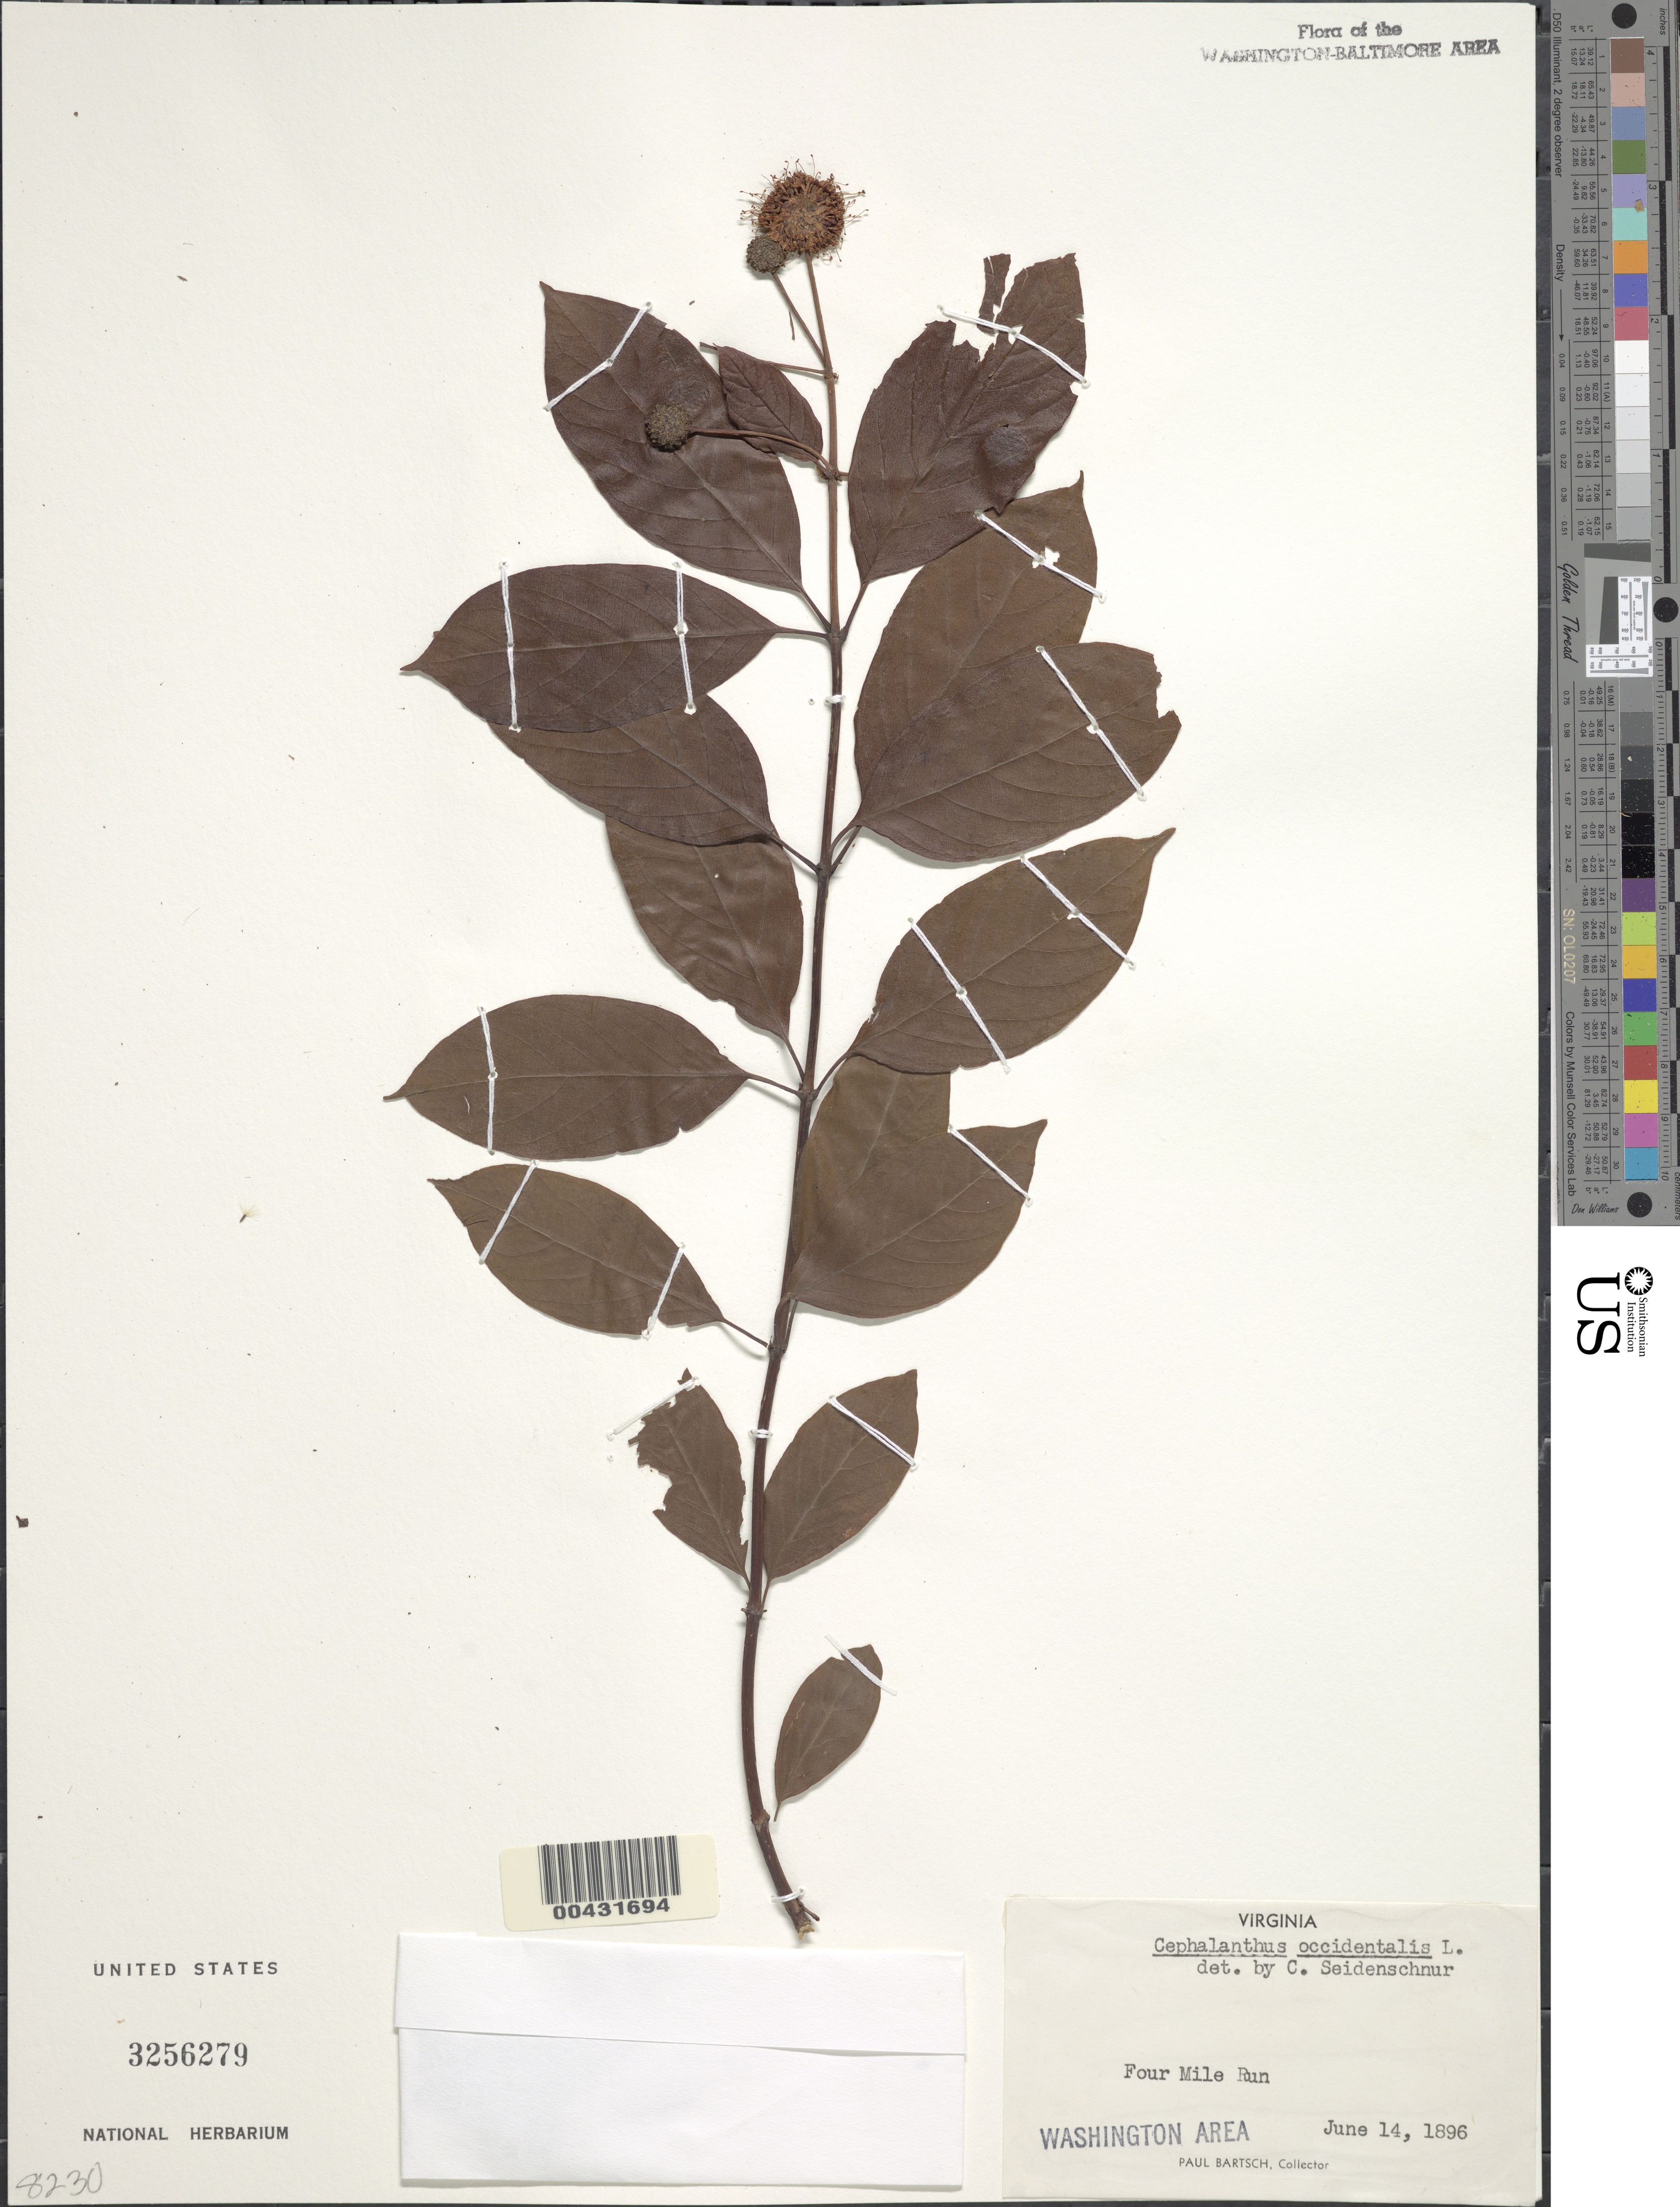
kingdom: Plantae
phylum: Tracheophyta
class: Magnoliopsida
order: Gentianales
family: Rubiaceae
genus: Cephalanthus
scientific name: Cephalanthus occidentalis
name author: L.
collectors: P. Bartsch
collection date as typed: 14 Jun 1896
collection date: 1896-06-14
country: United States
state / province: Virginia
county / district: Arlington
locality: Four Mile Run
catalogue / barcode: US 3256279